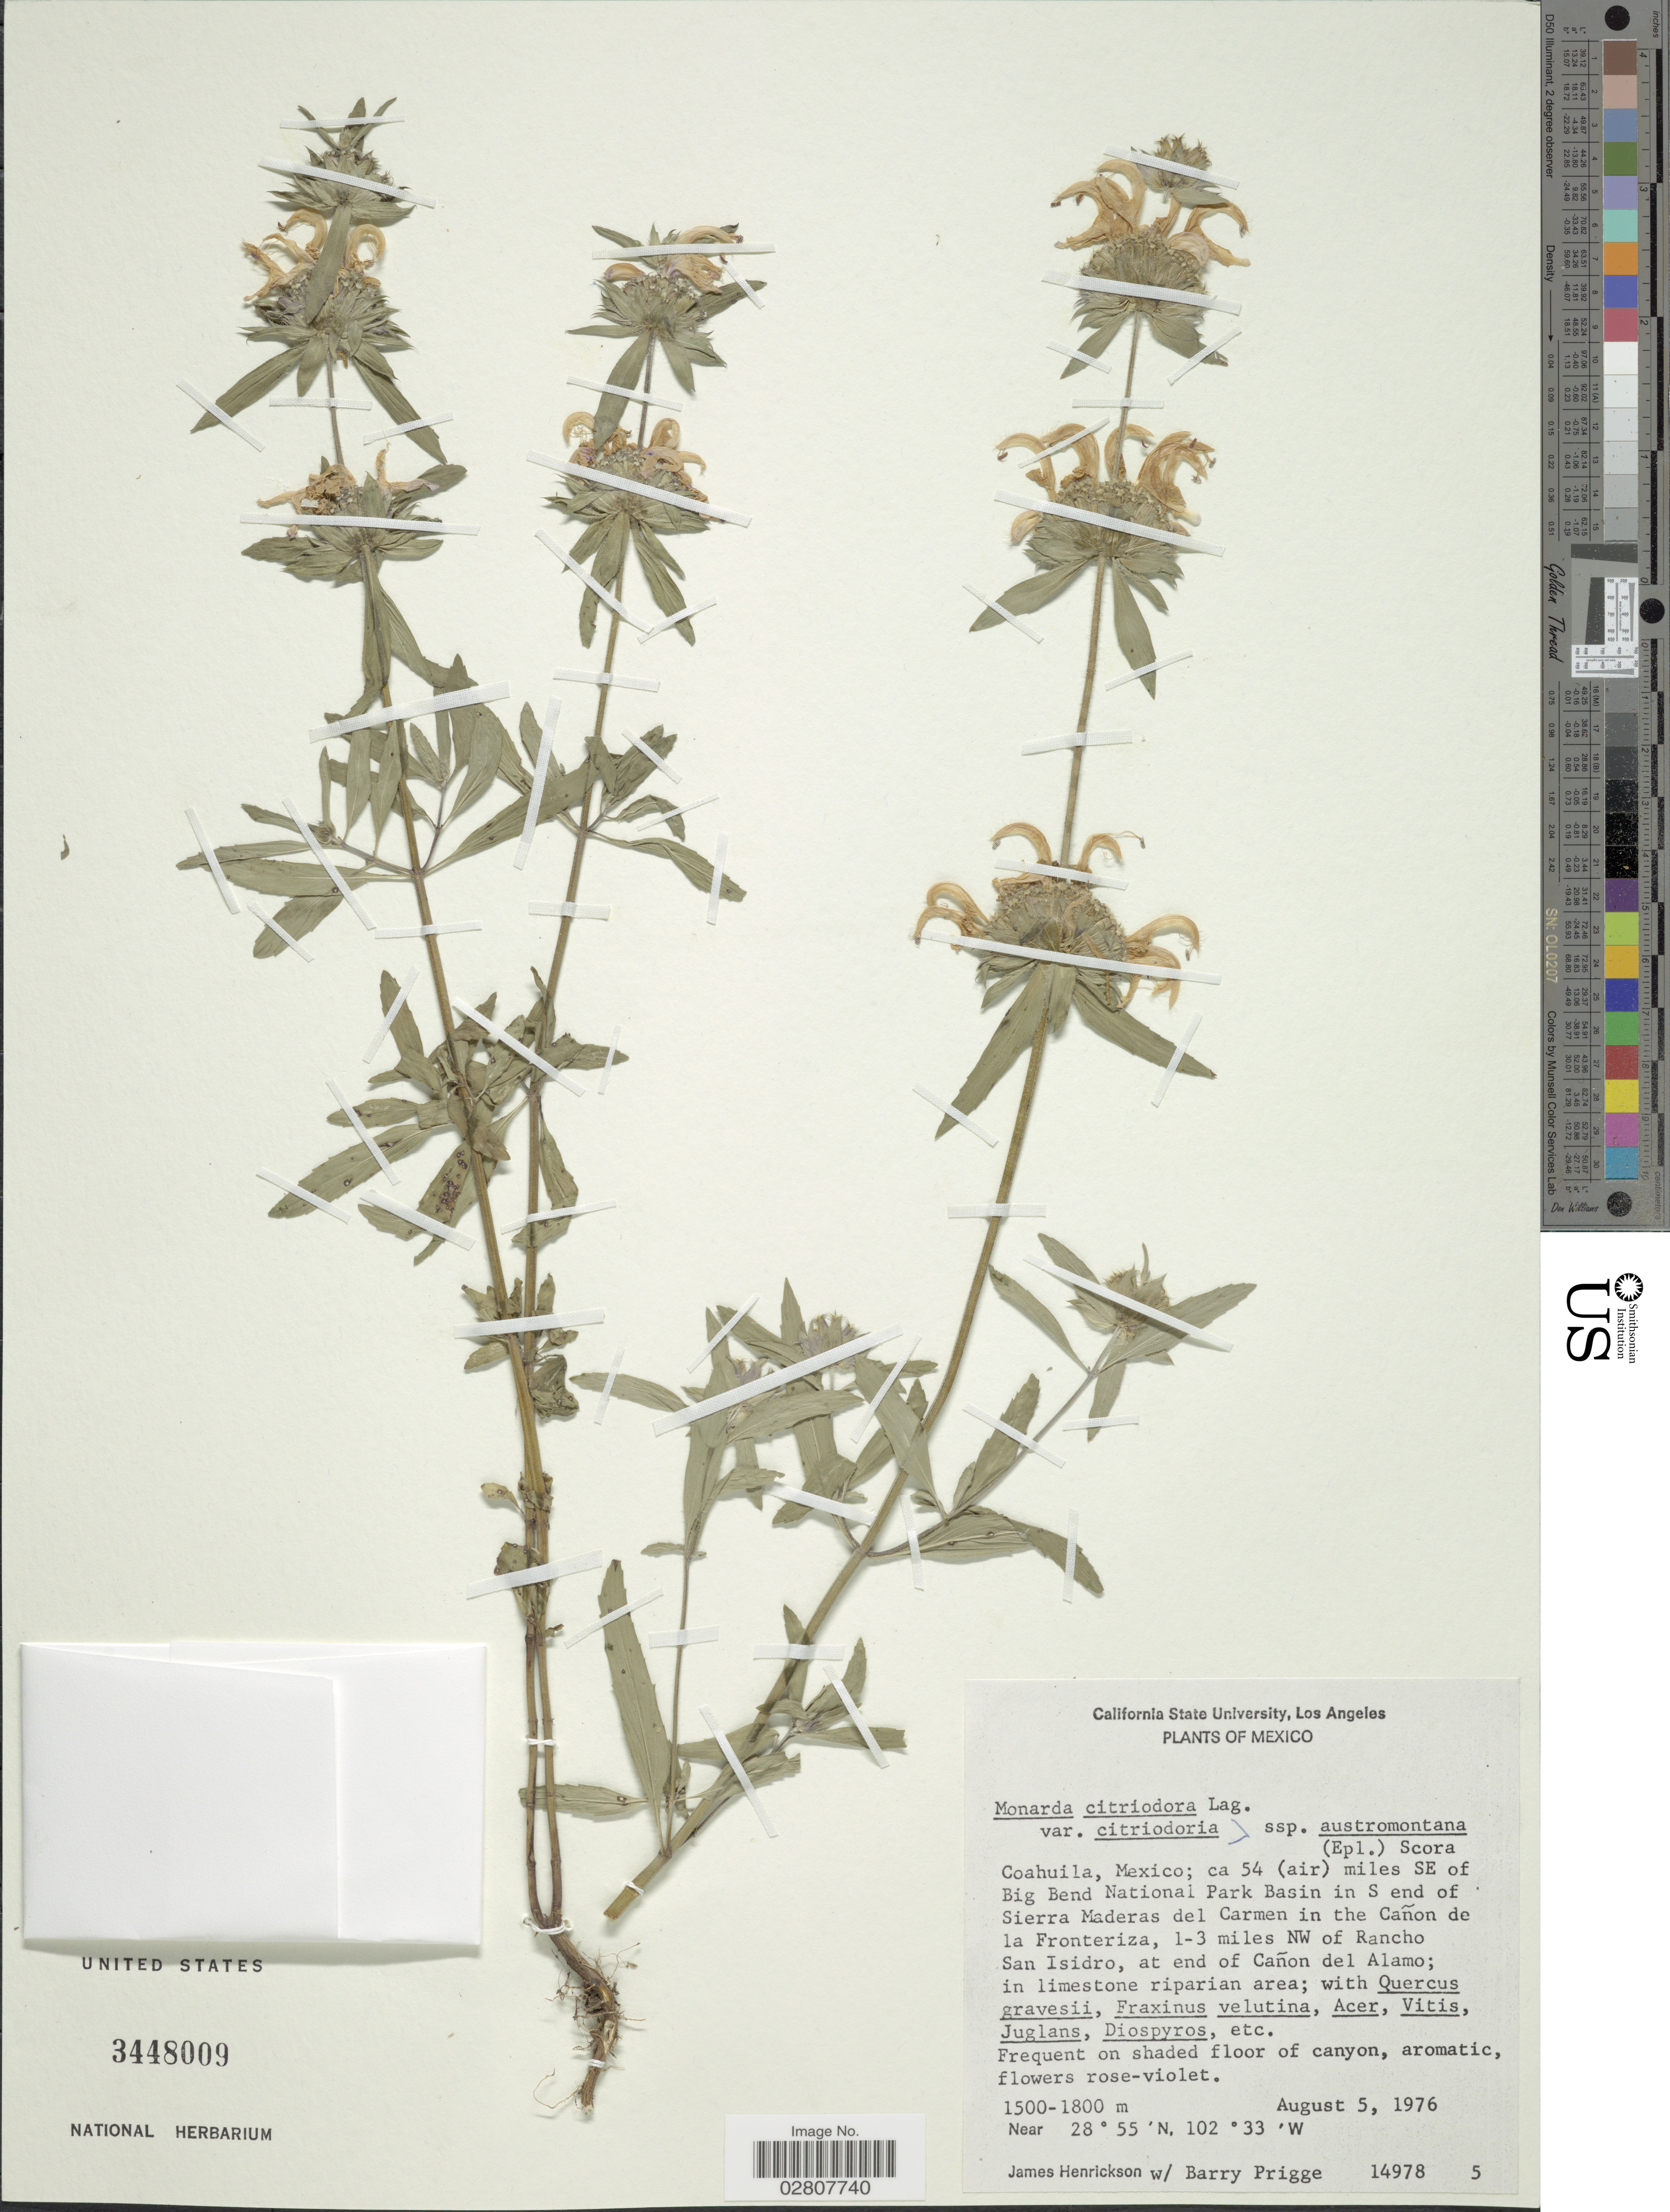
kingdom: Plantae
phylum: Tracheophyta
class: Magnoliopsida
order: Lamiales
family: Lamiaceae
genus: Monarda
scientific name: Monarda citriodora var. austromontana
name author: (Epling) B.L. Turner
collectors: J. Henrickson & B. Prigge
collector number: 149785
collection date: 1976-08-05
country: Mexico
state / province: Coahuila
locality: Ca 54 (air) miles SE of Big Bend National Park Basin in S end of Sierra Maderas del Carmen in the Cañon de la Fronteriza, 1-3 miles NW of Rancho San Isidro, at end of Cañon del Alamo.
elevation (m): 1500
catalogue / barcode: US 3448009